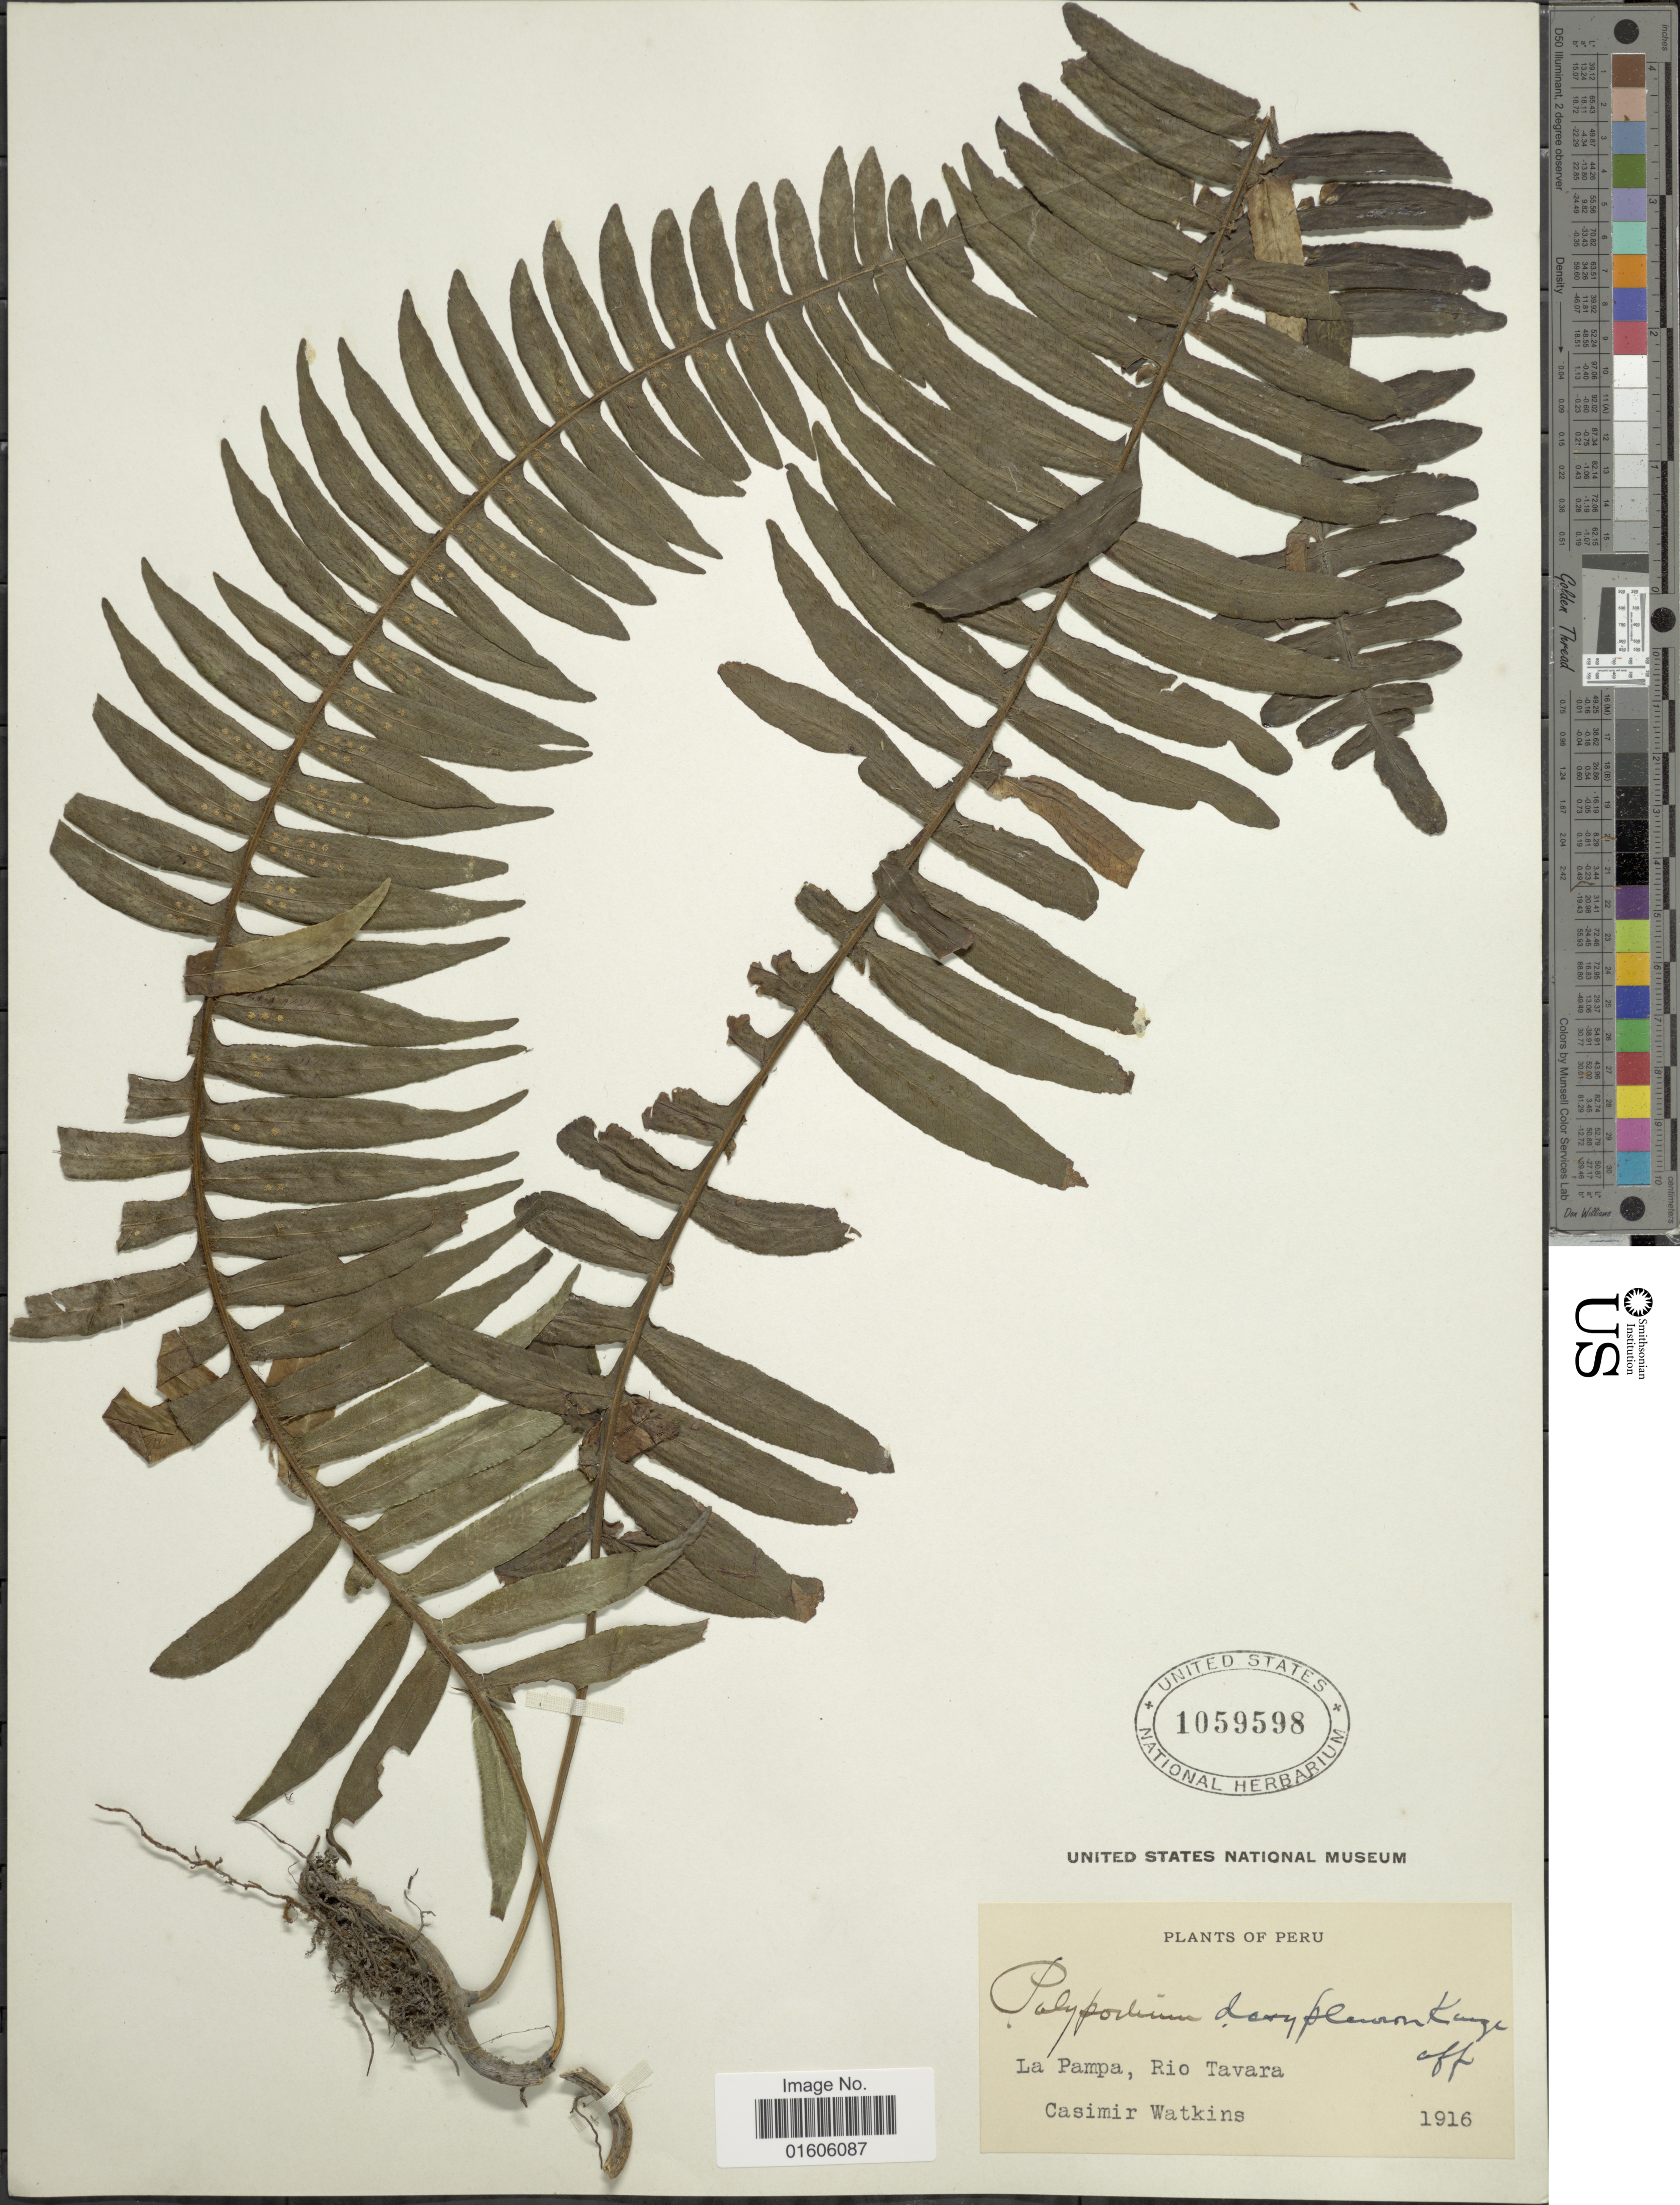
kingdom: Plantae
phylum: Tracheophyta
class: Polypodiopsida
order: Polypodiales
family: Polypodiaceae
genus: Serpocaulon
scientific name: Serpocaulon dasypleuron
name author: (Kunze) A.R. Sm.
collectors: C. Watkins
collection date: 1916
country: Peru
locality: La Pampa, Rio Tavara.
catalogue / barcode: US 1059598